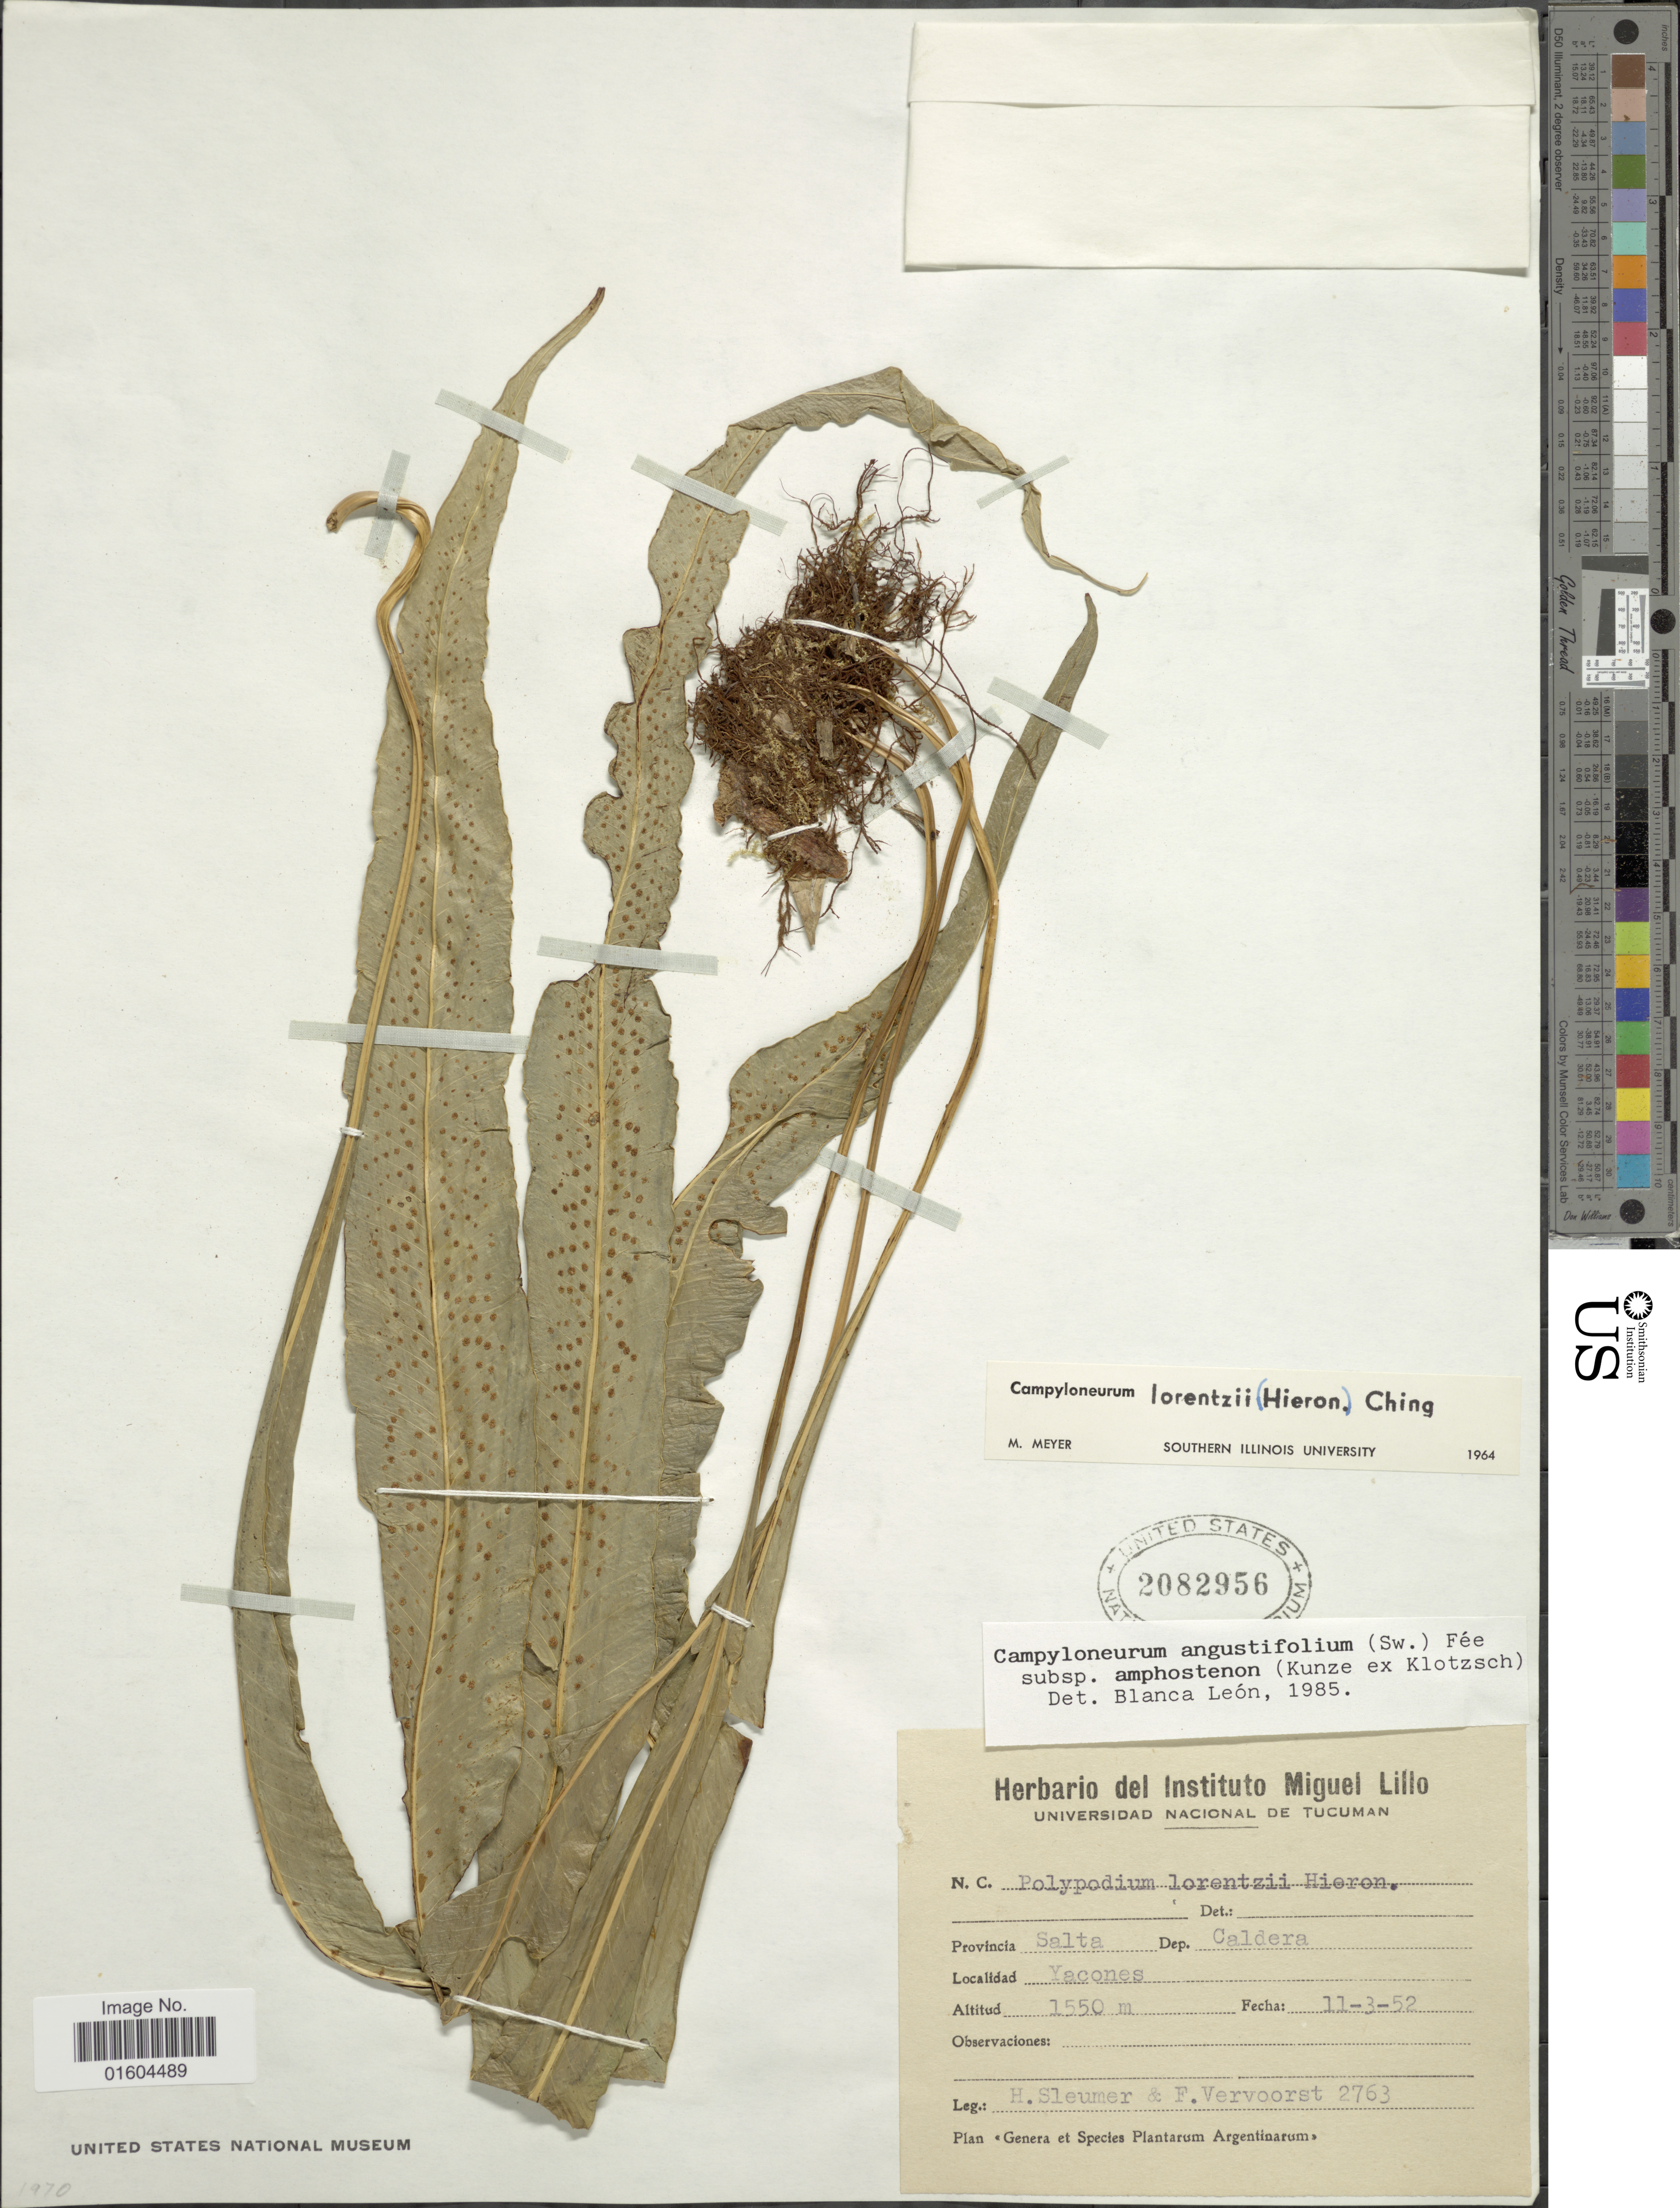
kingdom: Plantae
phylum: Tracheophyta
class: Polypodiopsida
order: Polypodiales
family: Polypodiaceae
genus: Campyloneurum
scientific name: Campyloneurum lorentzii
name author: (Hieron.) Ching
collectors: H. O. Sleumer & F. Vervooret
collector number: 2763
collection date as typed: Transcribed d/m/y: 11/3/52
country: Argentina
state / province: Salta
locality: Provincia Salta, Dep. Caldera, Yacones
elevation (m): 1550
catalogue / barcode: US 2082956